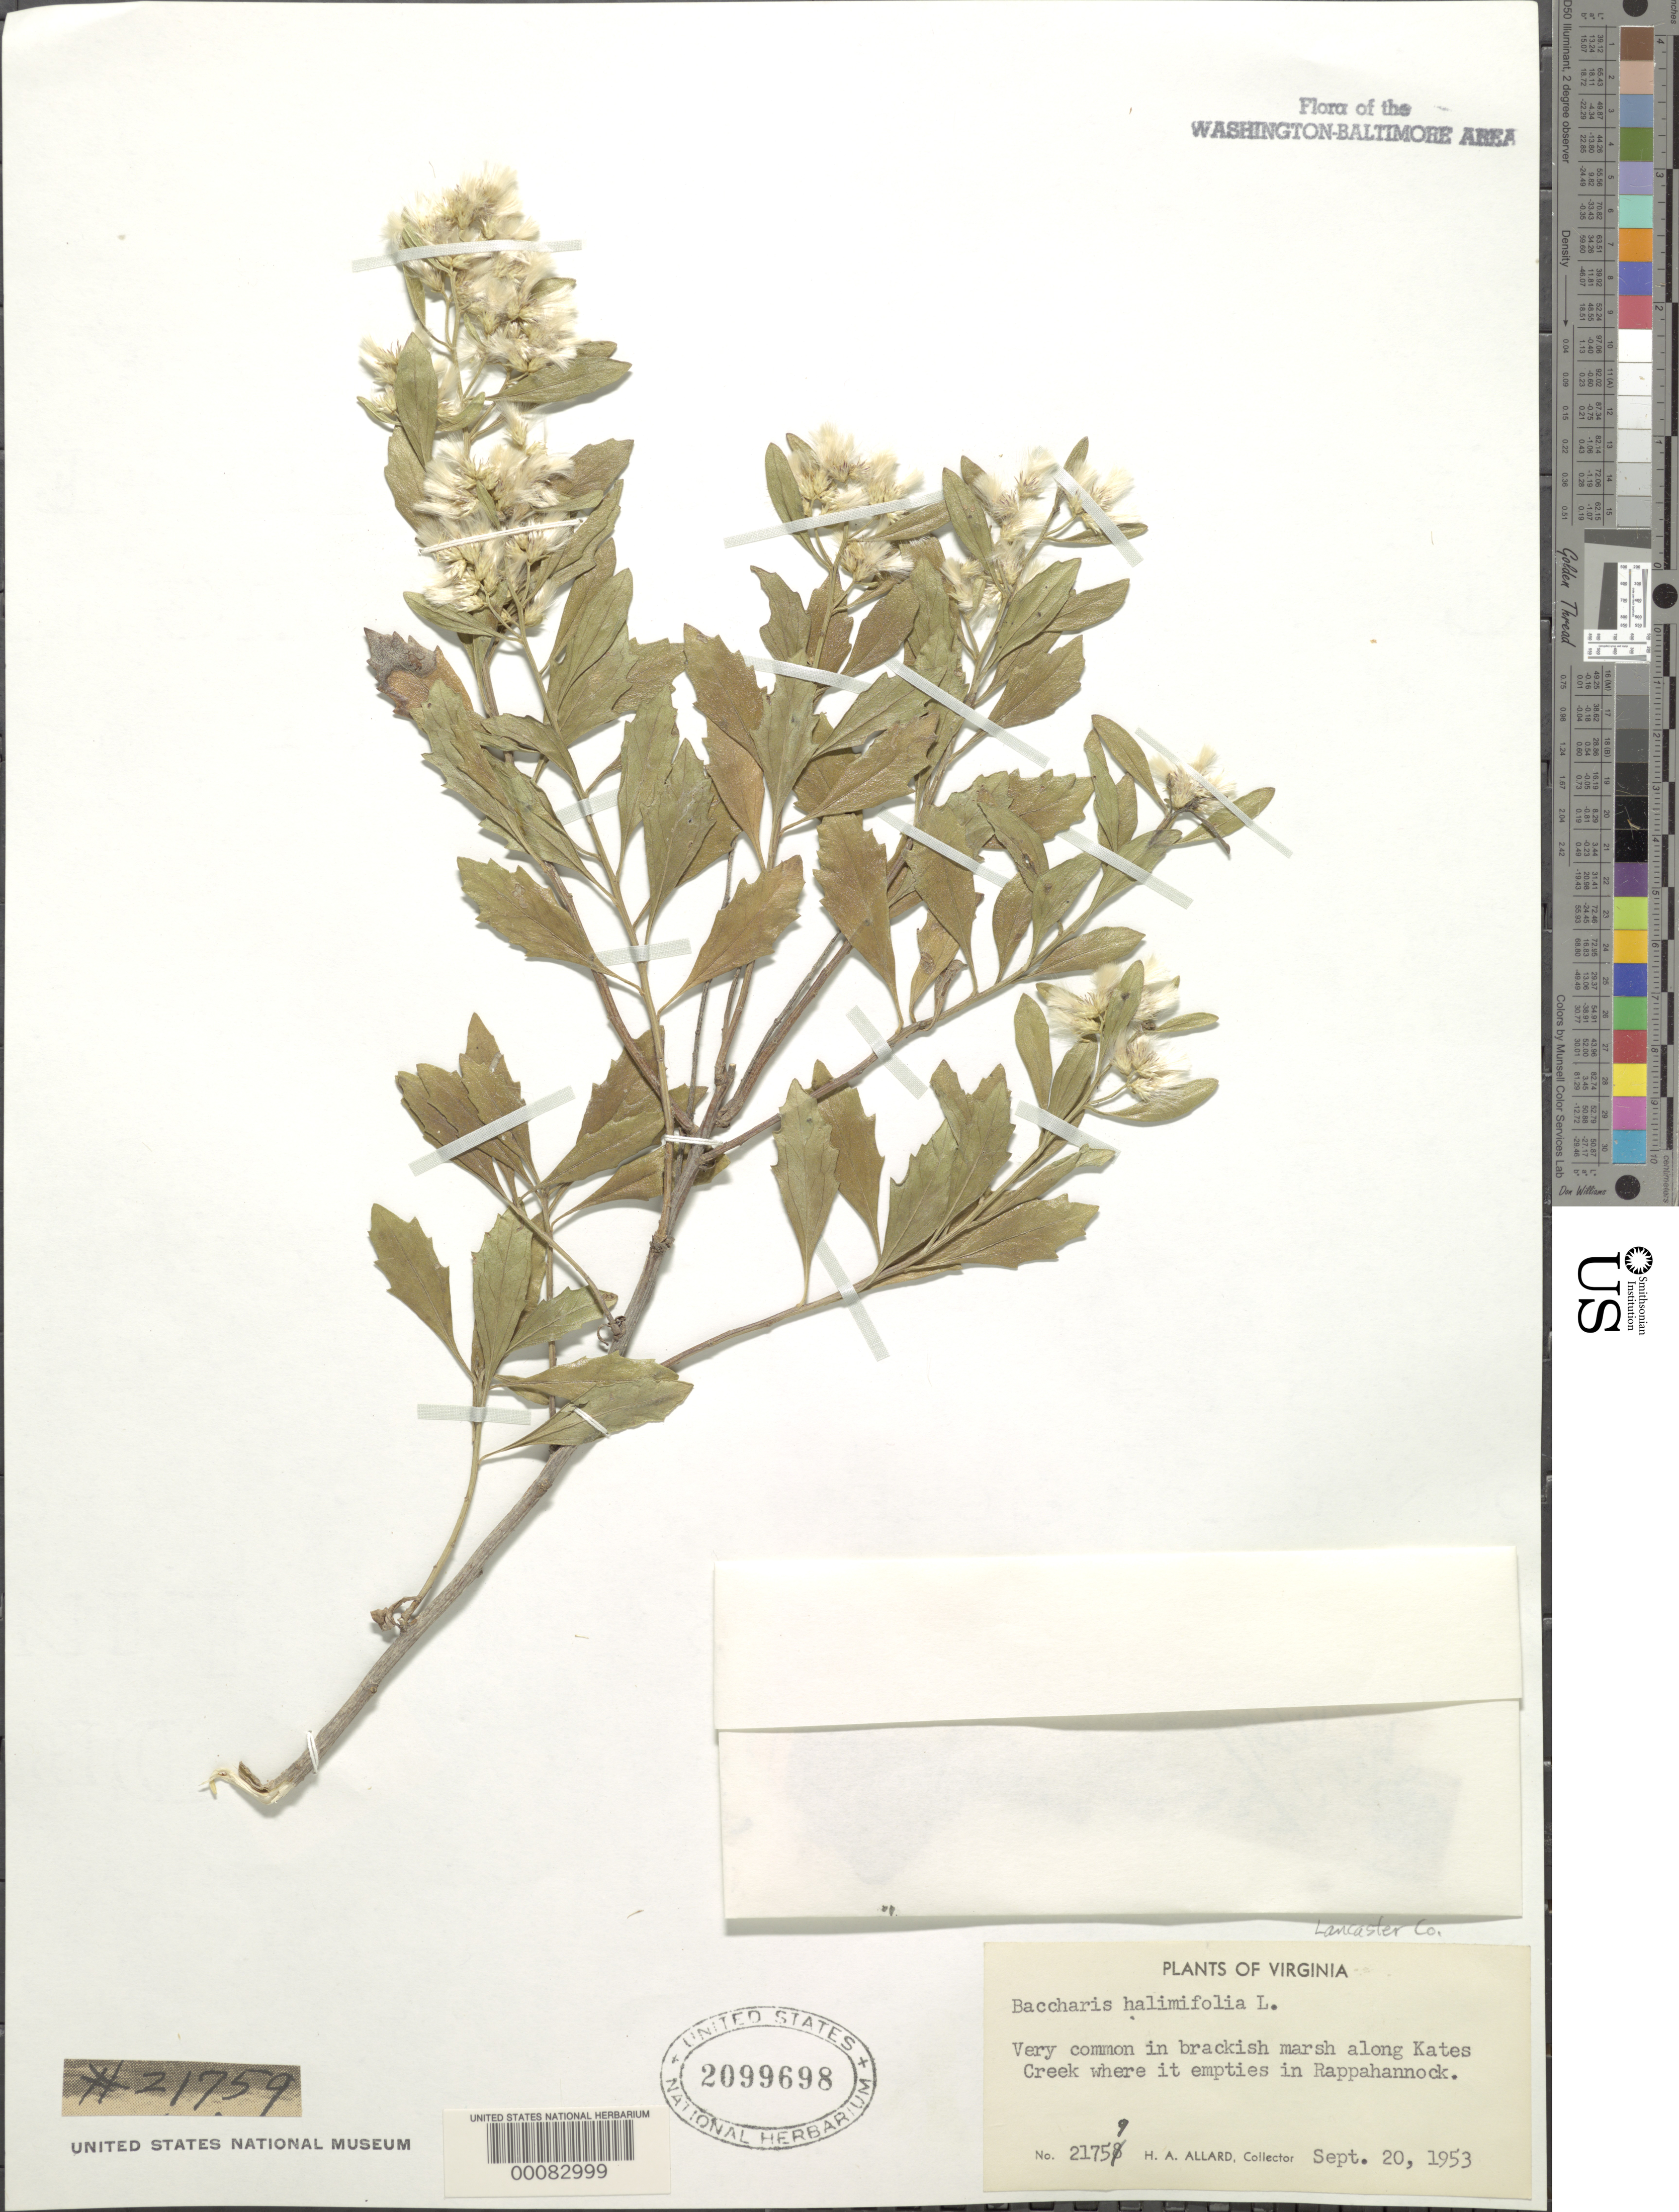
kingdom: Plantae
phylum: Tracheophyta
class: Magnoliopsida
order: Asterales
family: Asteraceae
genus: Baccharis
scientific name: Baccharis halimifolia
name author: L.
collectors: H. A. Allard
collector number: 21759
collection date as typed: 20 Sep 1953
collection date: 1953-09-20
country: United States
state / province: Virginia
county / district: Lancaster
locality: Kates Creek junction with the Rappahannock River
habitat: Brackish marsh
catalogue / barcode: US 2099698